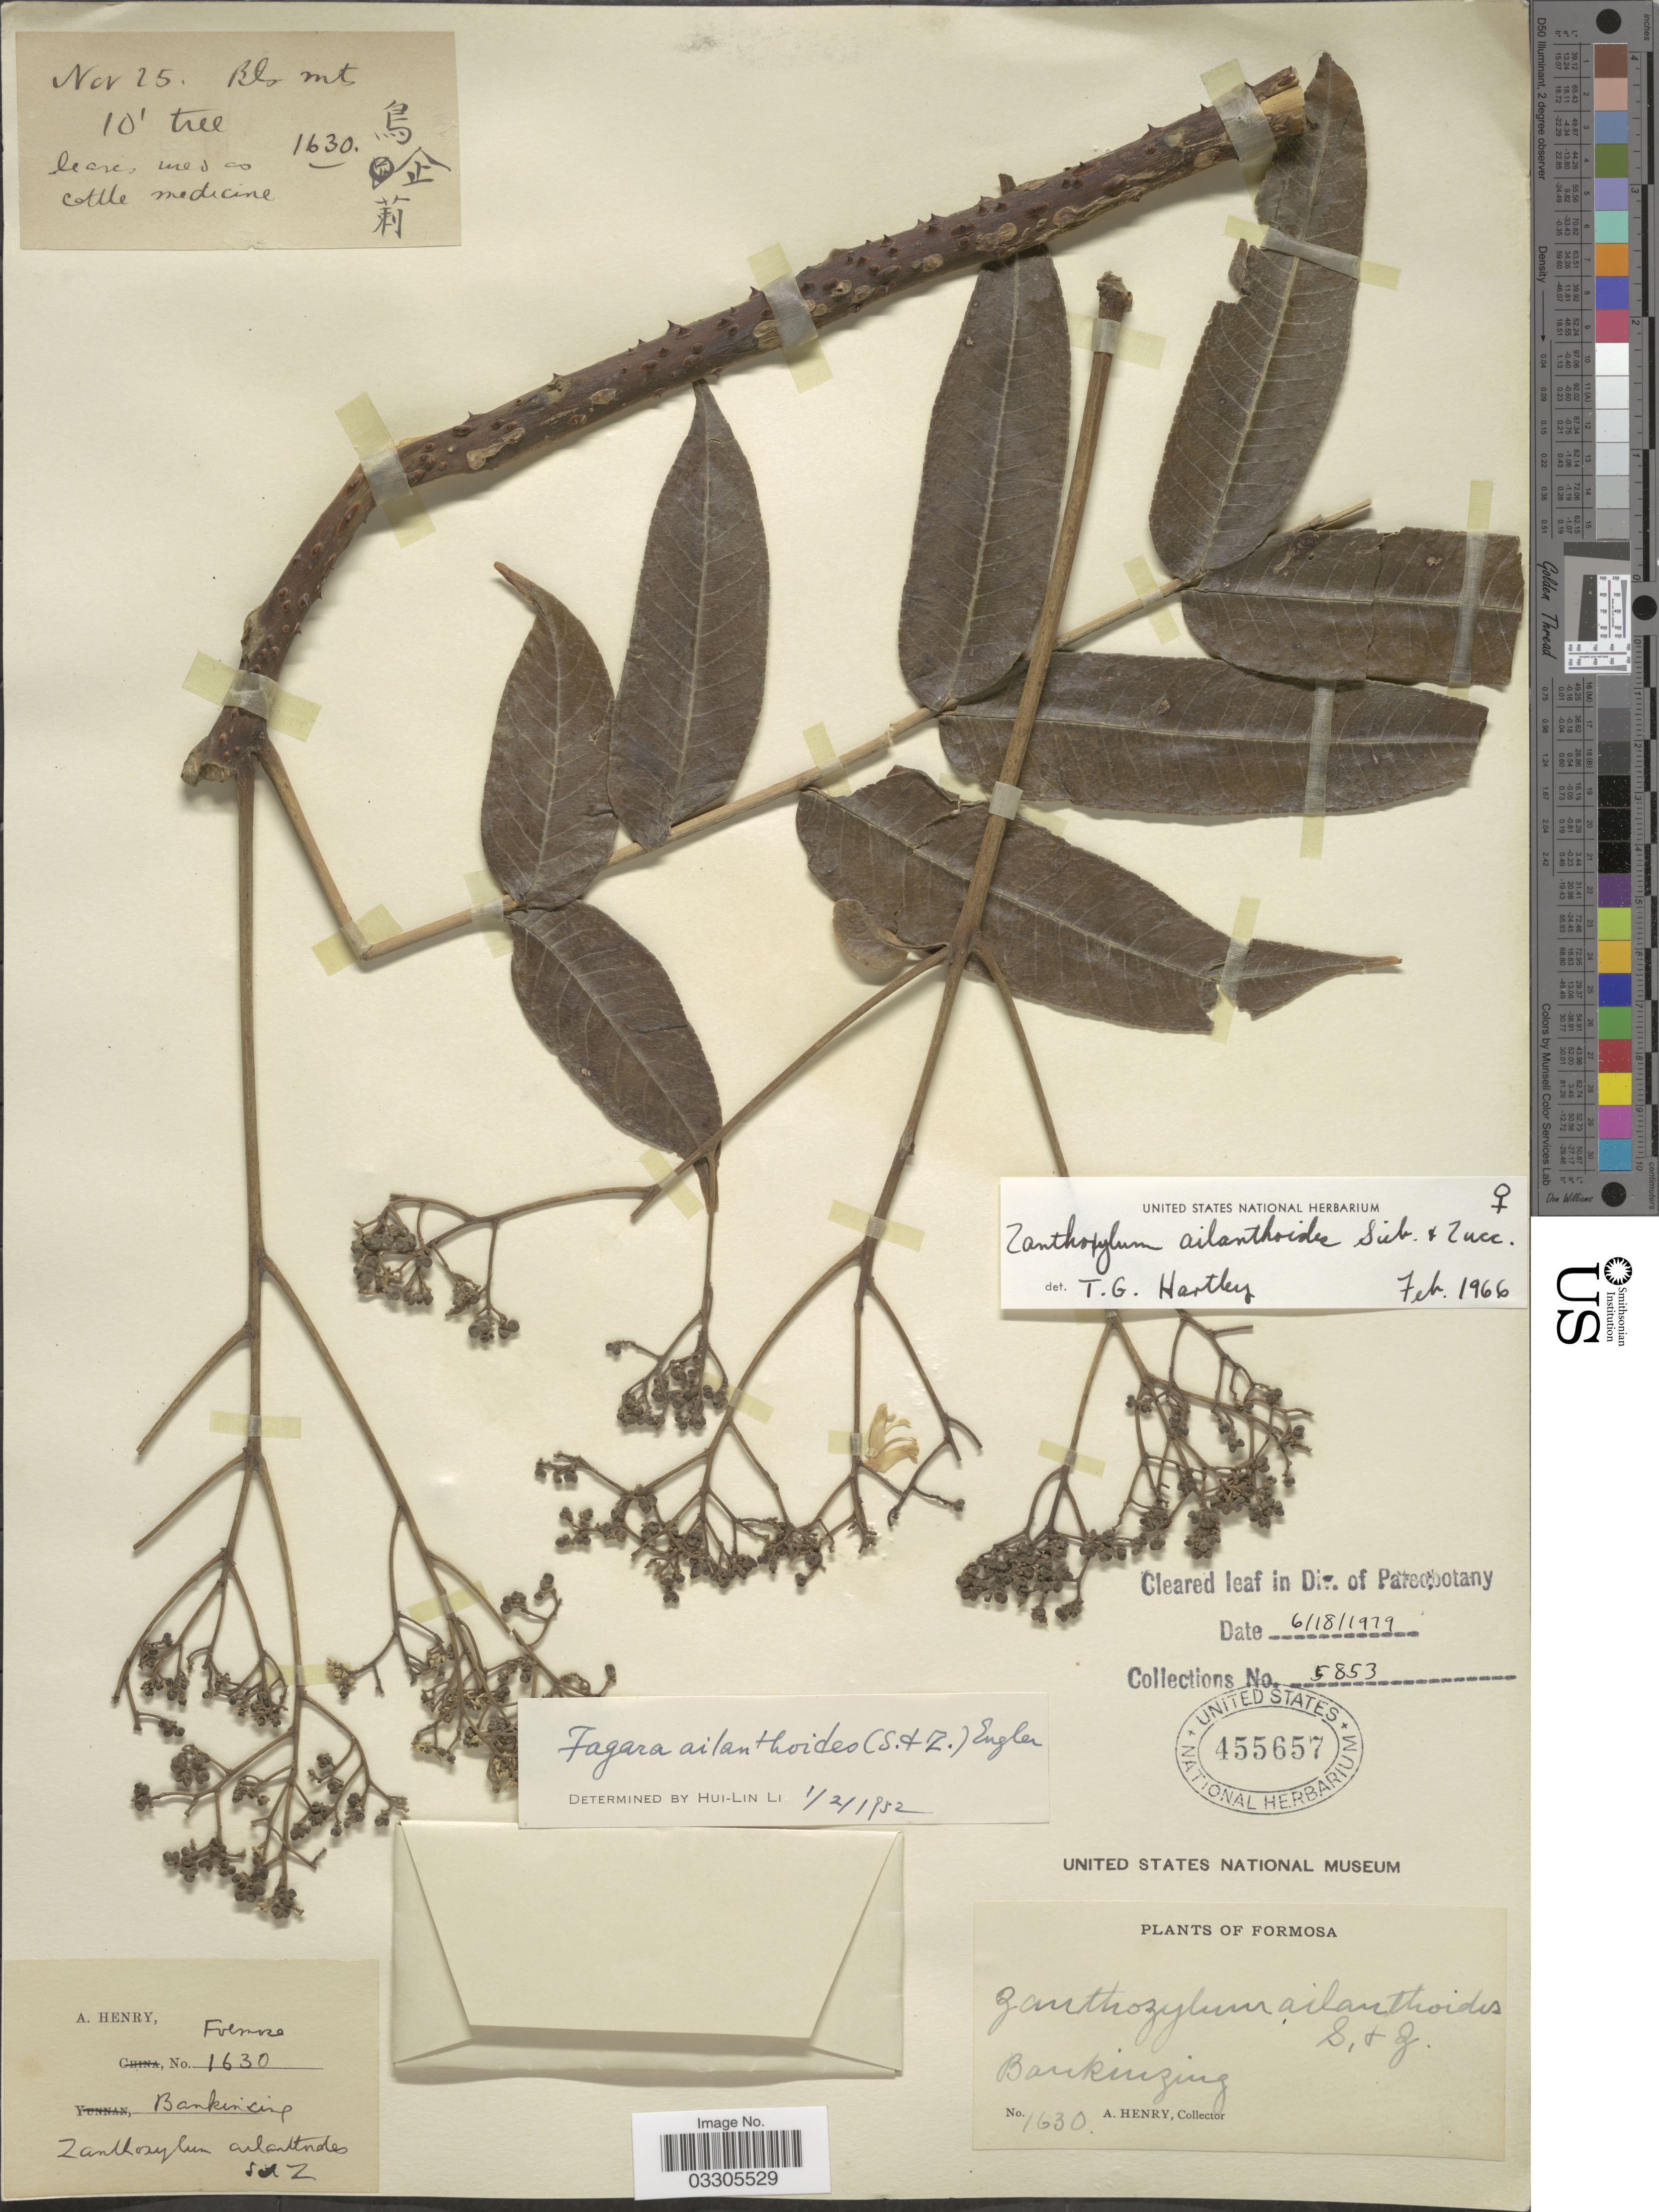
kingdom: Plantae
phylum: Tracheophyta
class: Magnoliopsida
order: Sapindales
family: Rutaceae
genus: Zanthoxylum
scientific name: Zanthoxylum ailanthoides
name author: Siebold & Zucc.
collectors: A. Henry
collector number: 1630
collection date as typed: Transcribed d/m/y: /11/25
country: Taiwan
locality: Formosa, Bankinsing. Bankinsing mts.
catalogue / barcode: US 455657